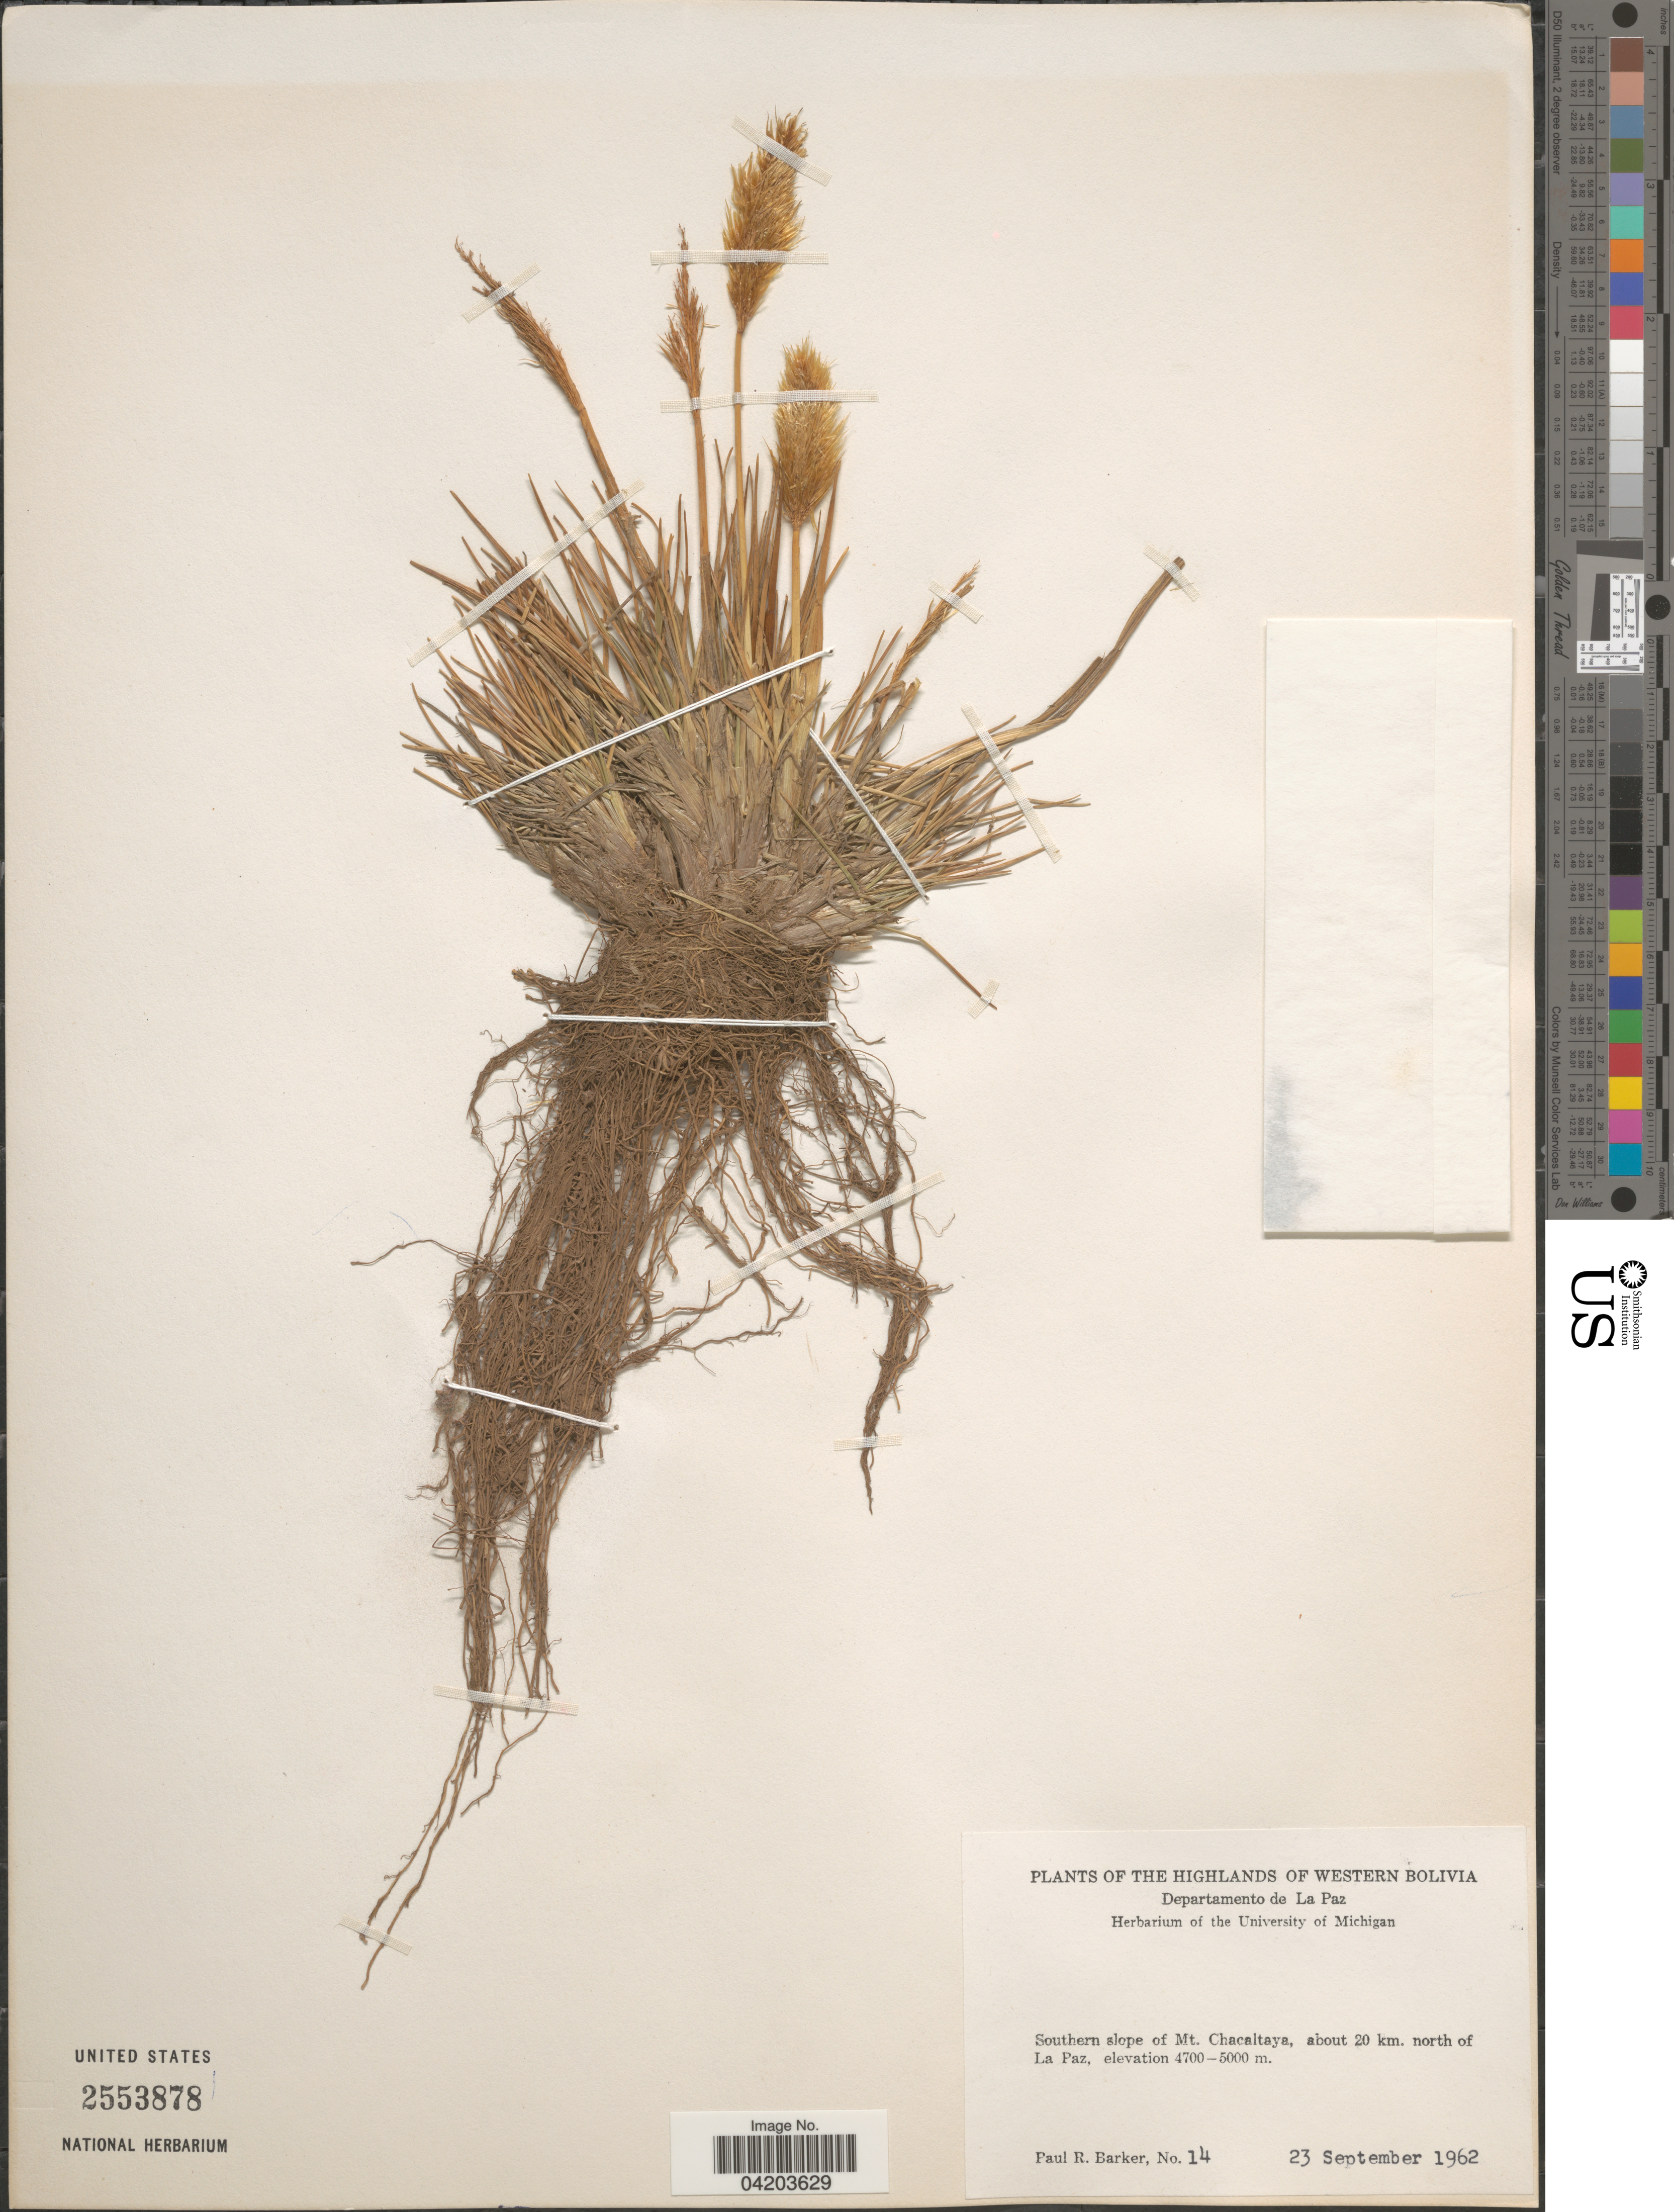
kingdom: Plantae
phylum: Tracheophyta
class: Liliopsida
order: Poales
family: Poaceae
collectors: P. R. Barker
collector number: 14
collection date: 1962-09-23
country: Bolivia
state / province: La Paz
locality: Highlands of western Bolivia. Departamento de La Paz. Southern slope of Mt. Chacaltaya, about 20 km. north of La Paz.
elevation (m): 4700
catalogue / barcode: US 2553878